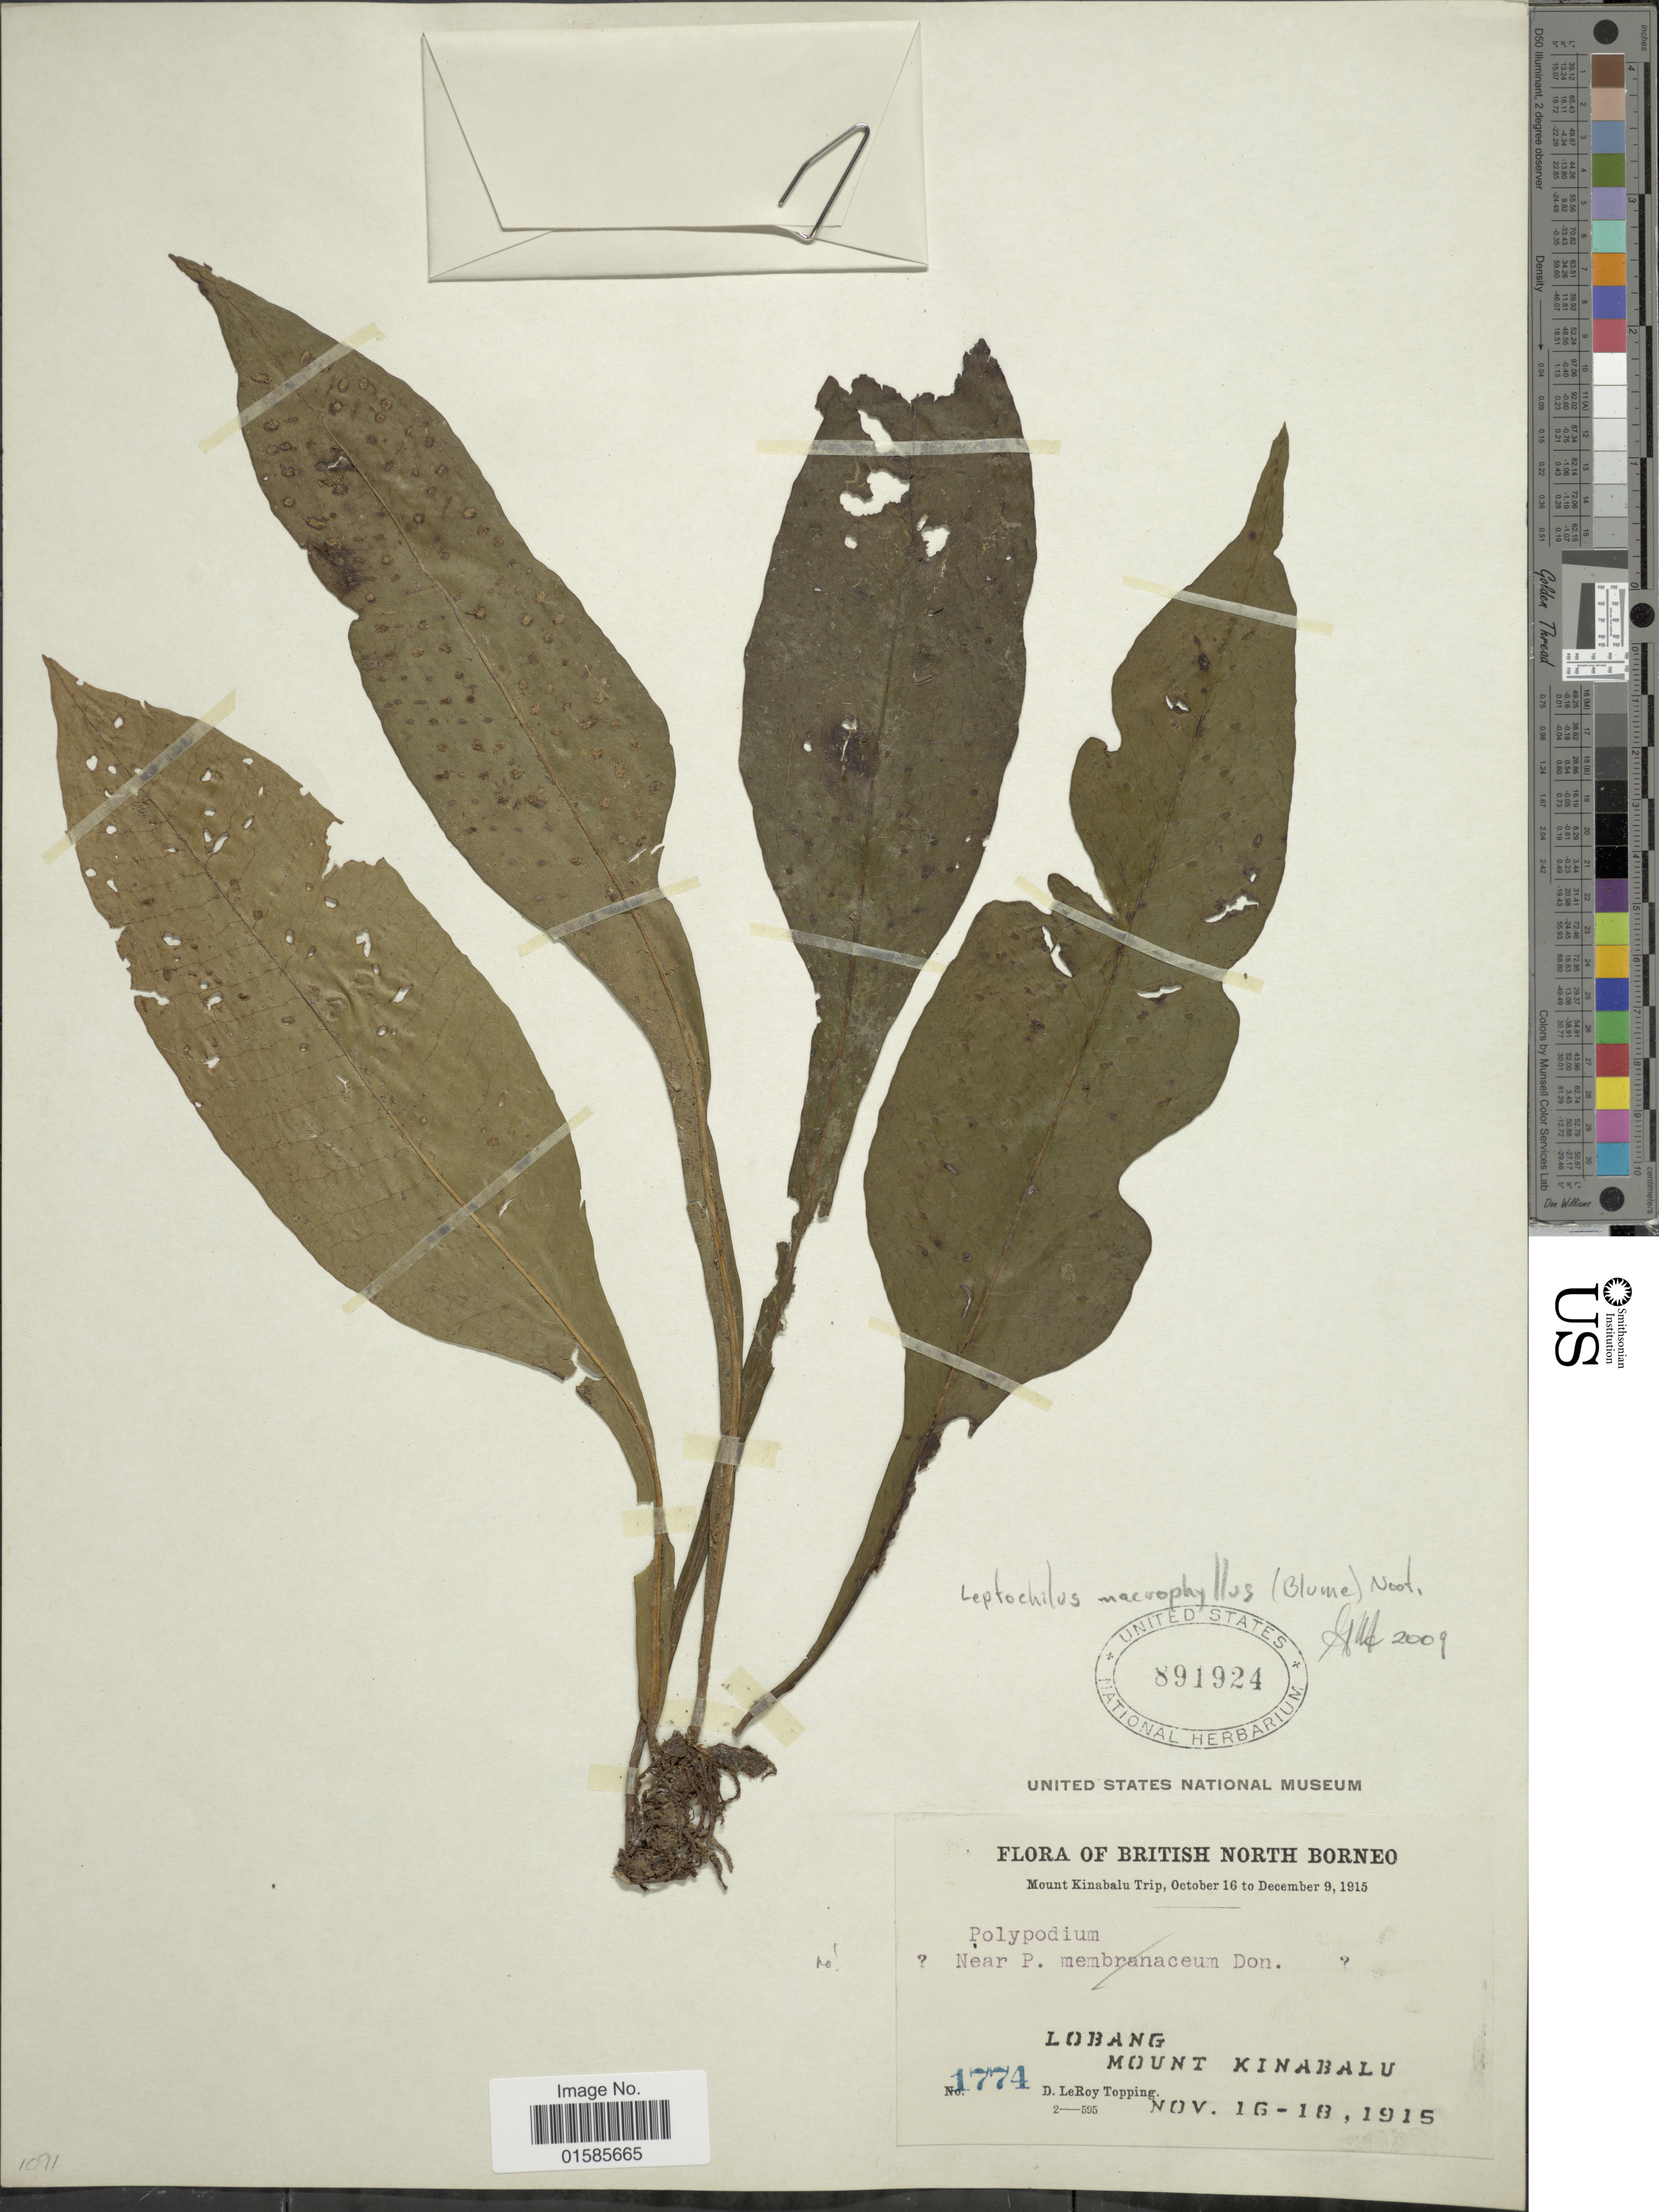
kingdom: Plantae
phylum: Tracheophyta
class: Polypodiopsida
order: Polypodiales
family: Polypodiaceae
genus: Leptochilus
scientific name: Leptochilus macrophyllus var. macrophyllus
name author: (Blume) Noot.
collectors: D. L. Topping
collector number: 1774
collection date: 1915-11-16/1915-11-18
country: Malaysia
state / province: Sabah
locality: British North Borneo, Lobang, Mount Kinabalu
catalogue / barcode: US 891924